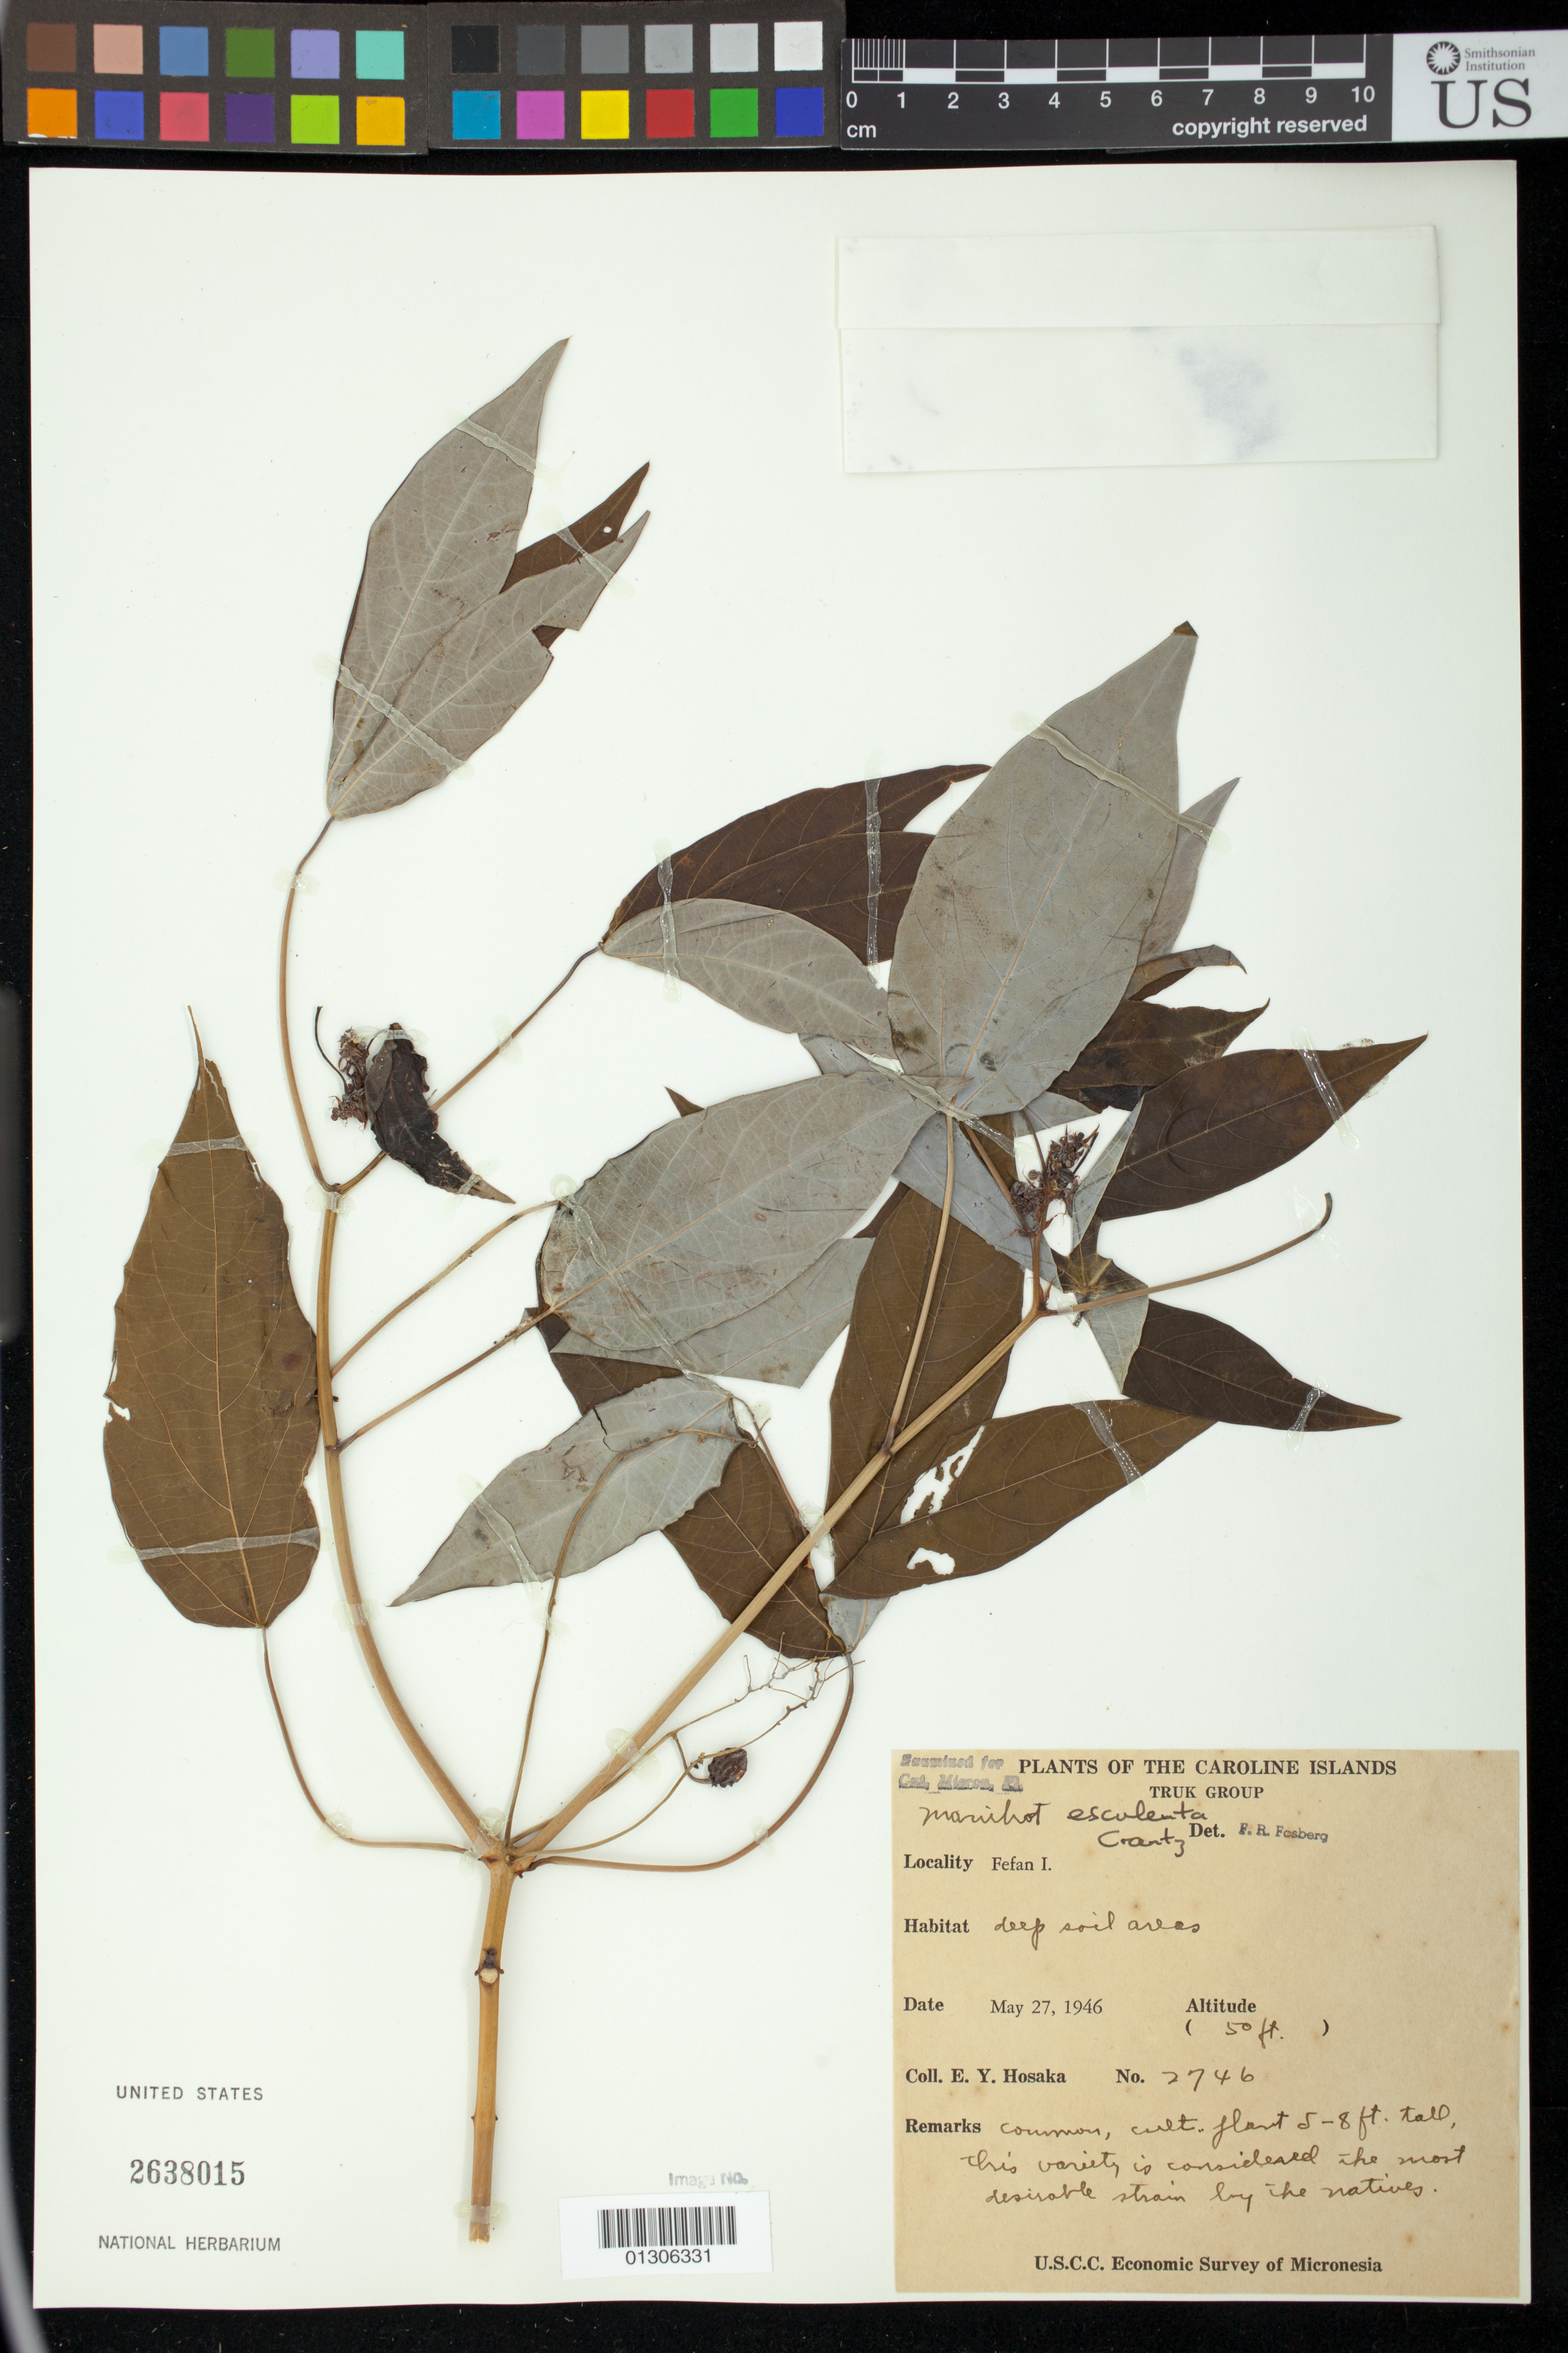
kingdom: Plantae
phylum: Tracheophyta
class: Magnoliopsida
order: Malpighiales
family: Euphorbiaceae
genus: Manihot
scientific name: Manihot esculenta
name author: Crantz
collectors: E. Y. Hosaka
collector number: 2746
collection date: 1946-05-27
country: Micronesia, Federated States of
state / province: Truk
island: Fefan [Fefen]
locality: Fefan I. Caroline Islands, Truk Group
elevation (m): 15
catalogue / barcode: US 2638015